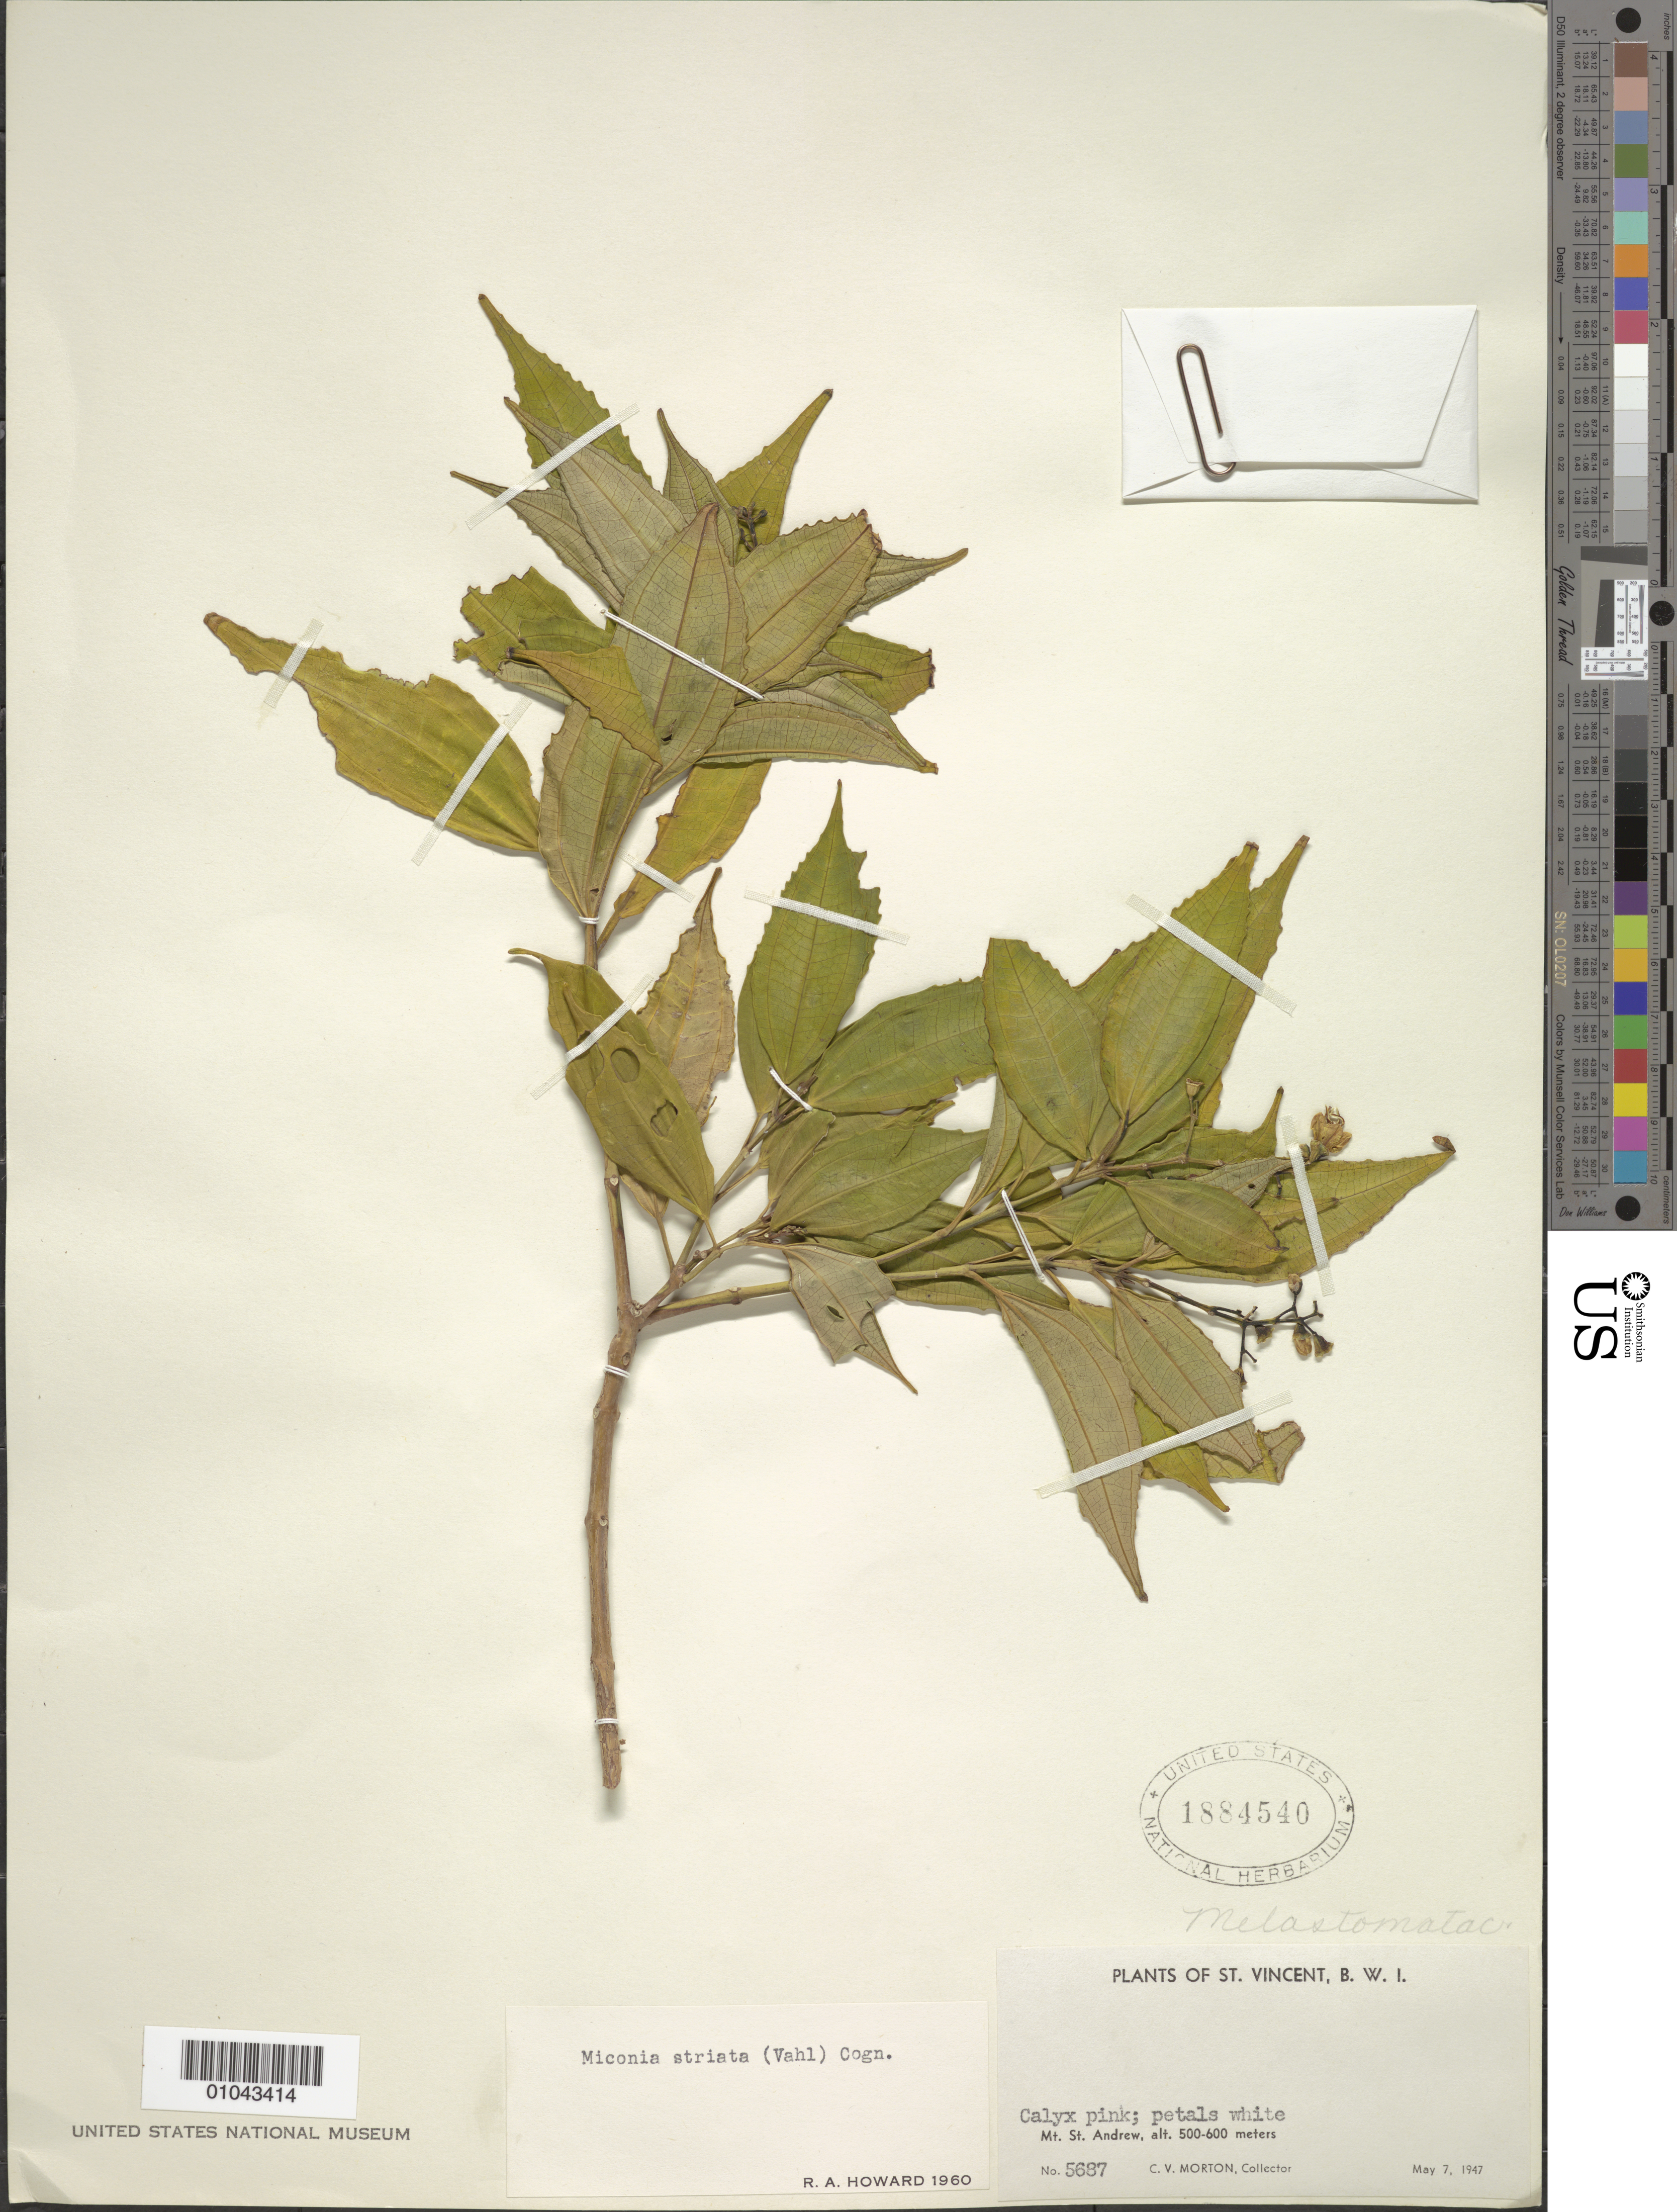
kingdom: Plantae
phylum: Tracheophyta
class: Magnoliopsida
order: Myrtales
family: Melastomataceae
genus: Miconia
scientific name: Miconia striata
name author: (Vahl) Cogn.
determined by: Howard, R. A.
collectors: C. V. Morton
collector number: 5687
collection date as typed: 07 May 1947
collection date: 1947-05-07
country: St. Vincent - Grenadines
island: St. Vincent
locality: Mt. St. Andrew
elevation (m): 500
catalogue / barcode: US 1884540